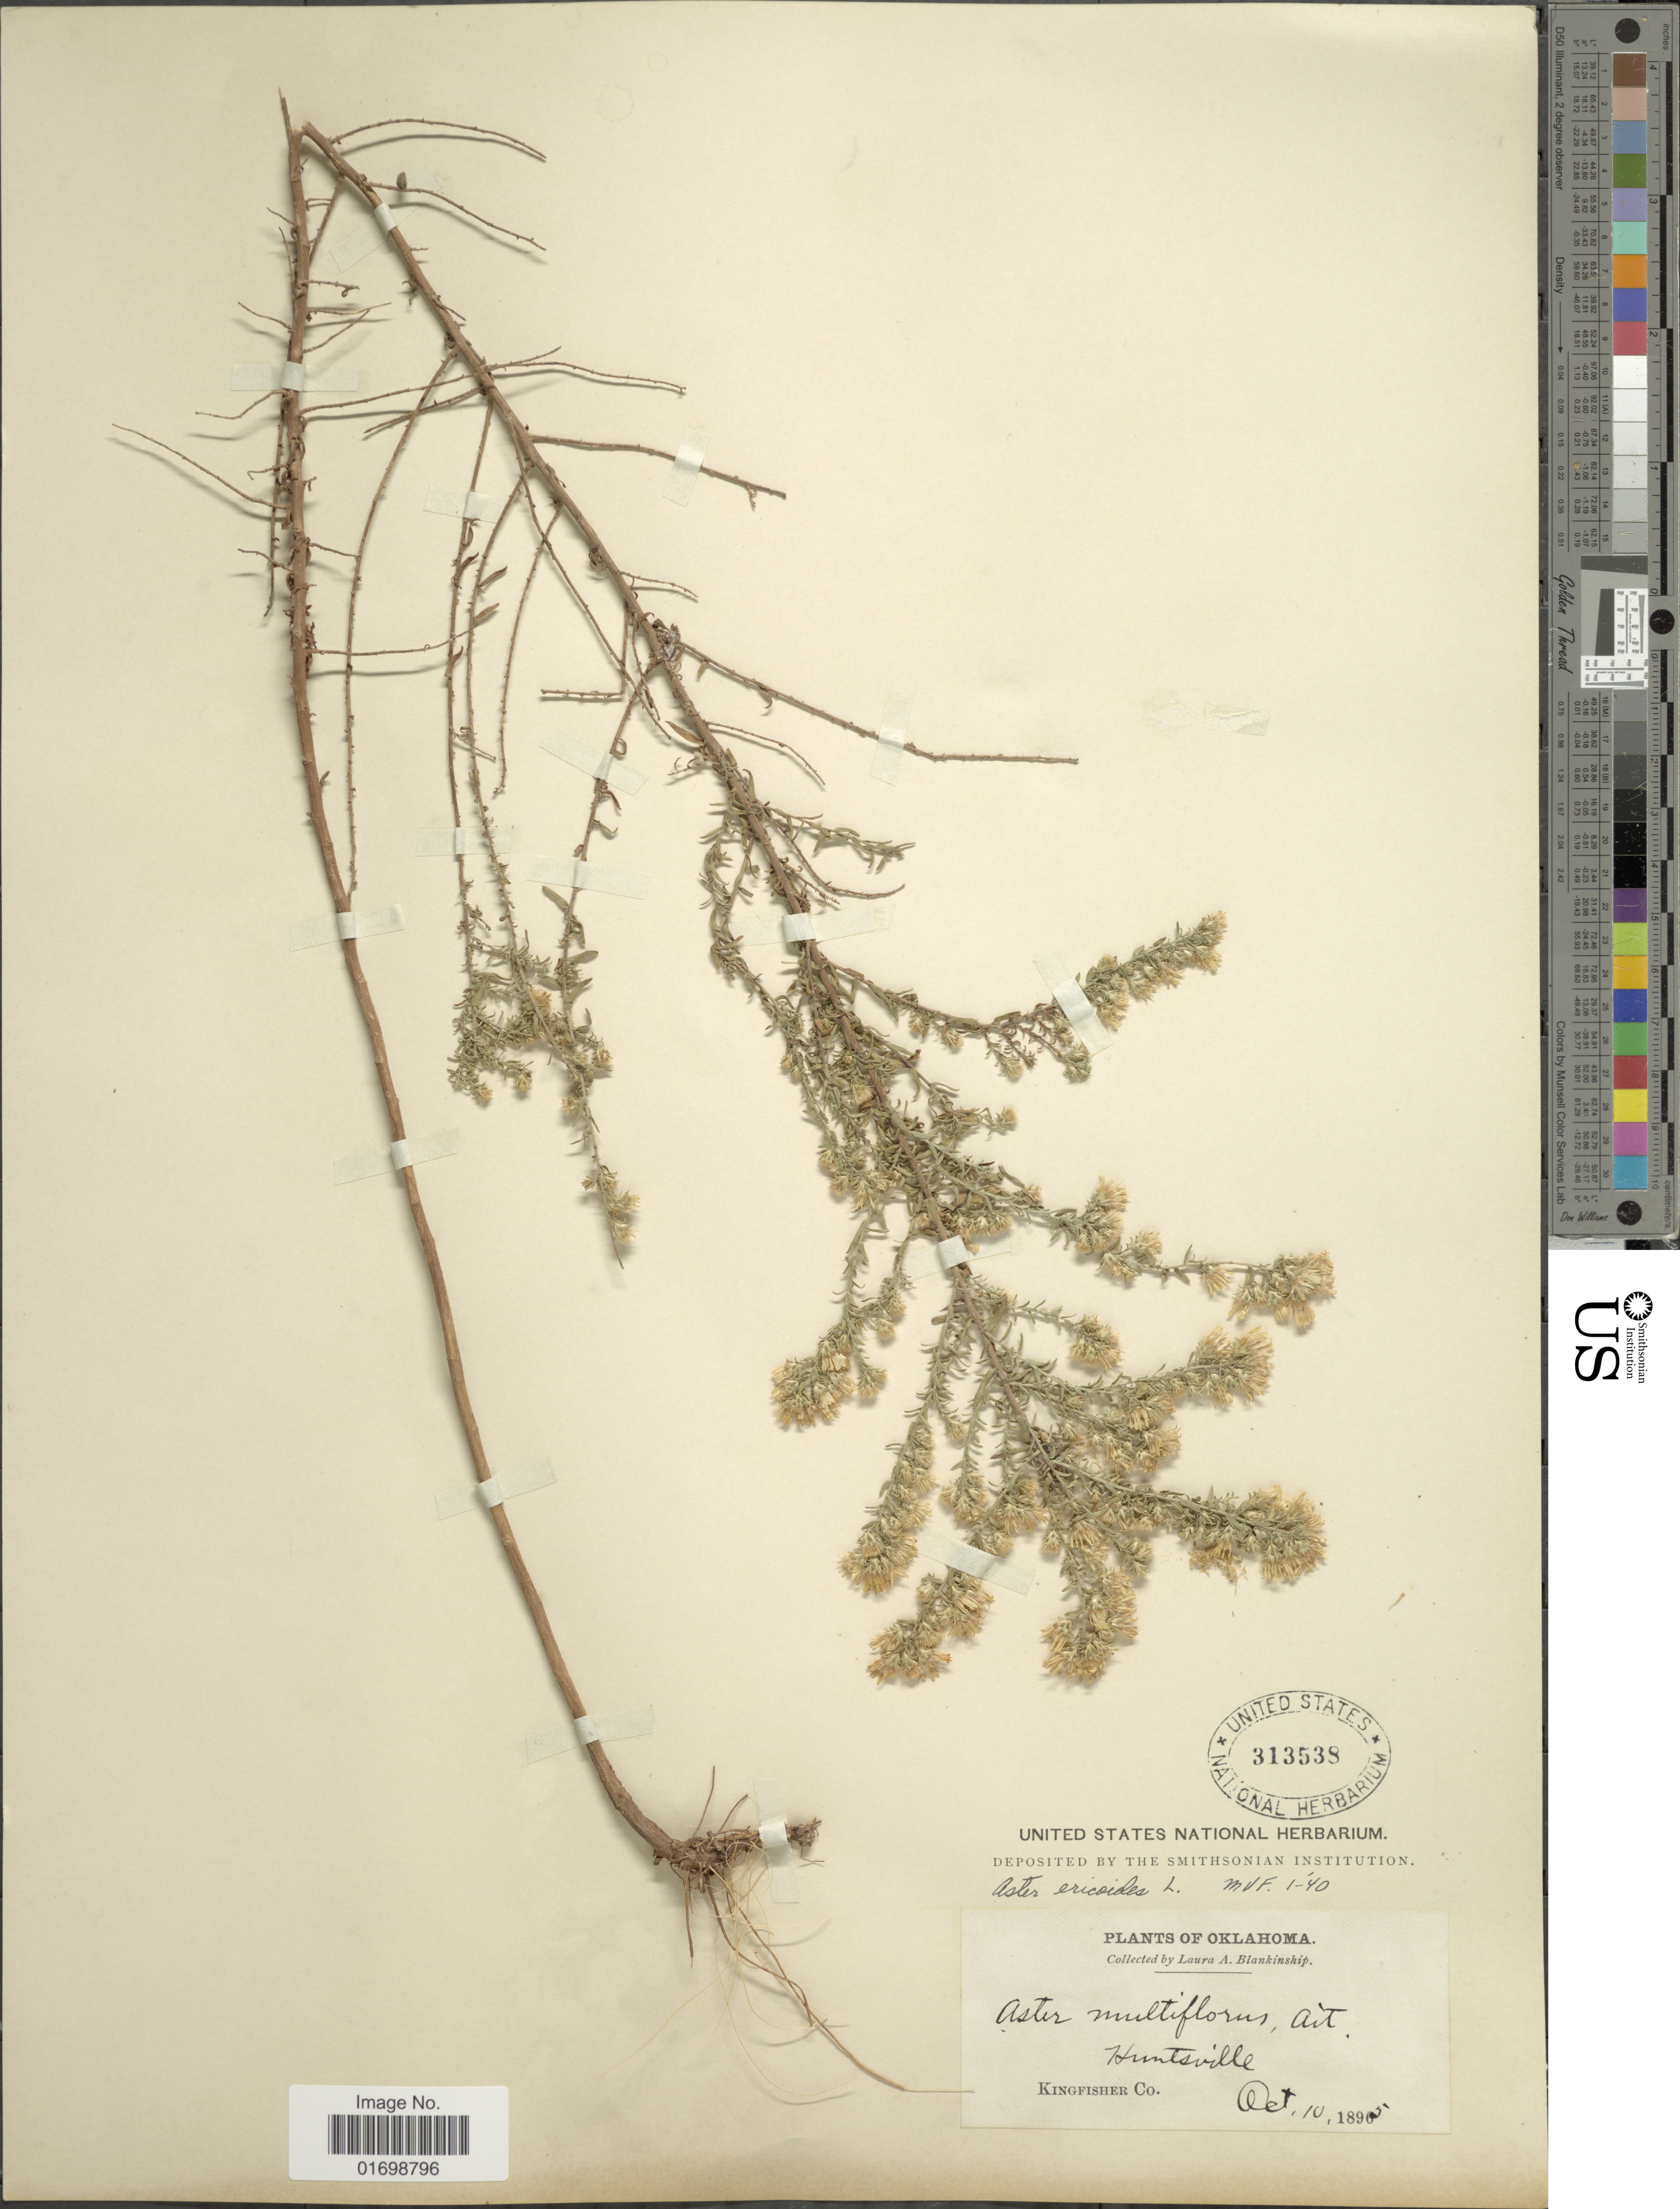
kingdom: Plantae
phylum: Tracheophyta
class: Magnoliopsida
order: Asterales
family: Asteraceae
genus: Symphyotrichum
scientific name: Symphyotrichum ericoides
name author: (L.) G.L. Nesom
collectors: L. A. Blankinship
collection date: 1895-10-10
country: United States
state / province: Oklahoma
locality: Kingfisher Co., Huntsville.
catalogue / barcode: US 313538